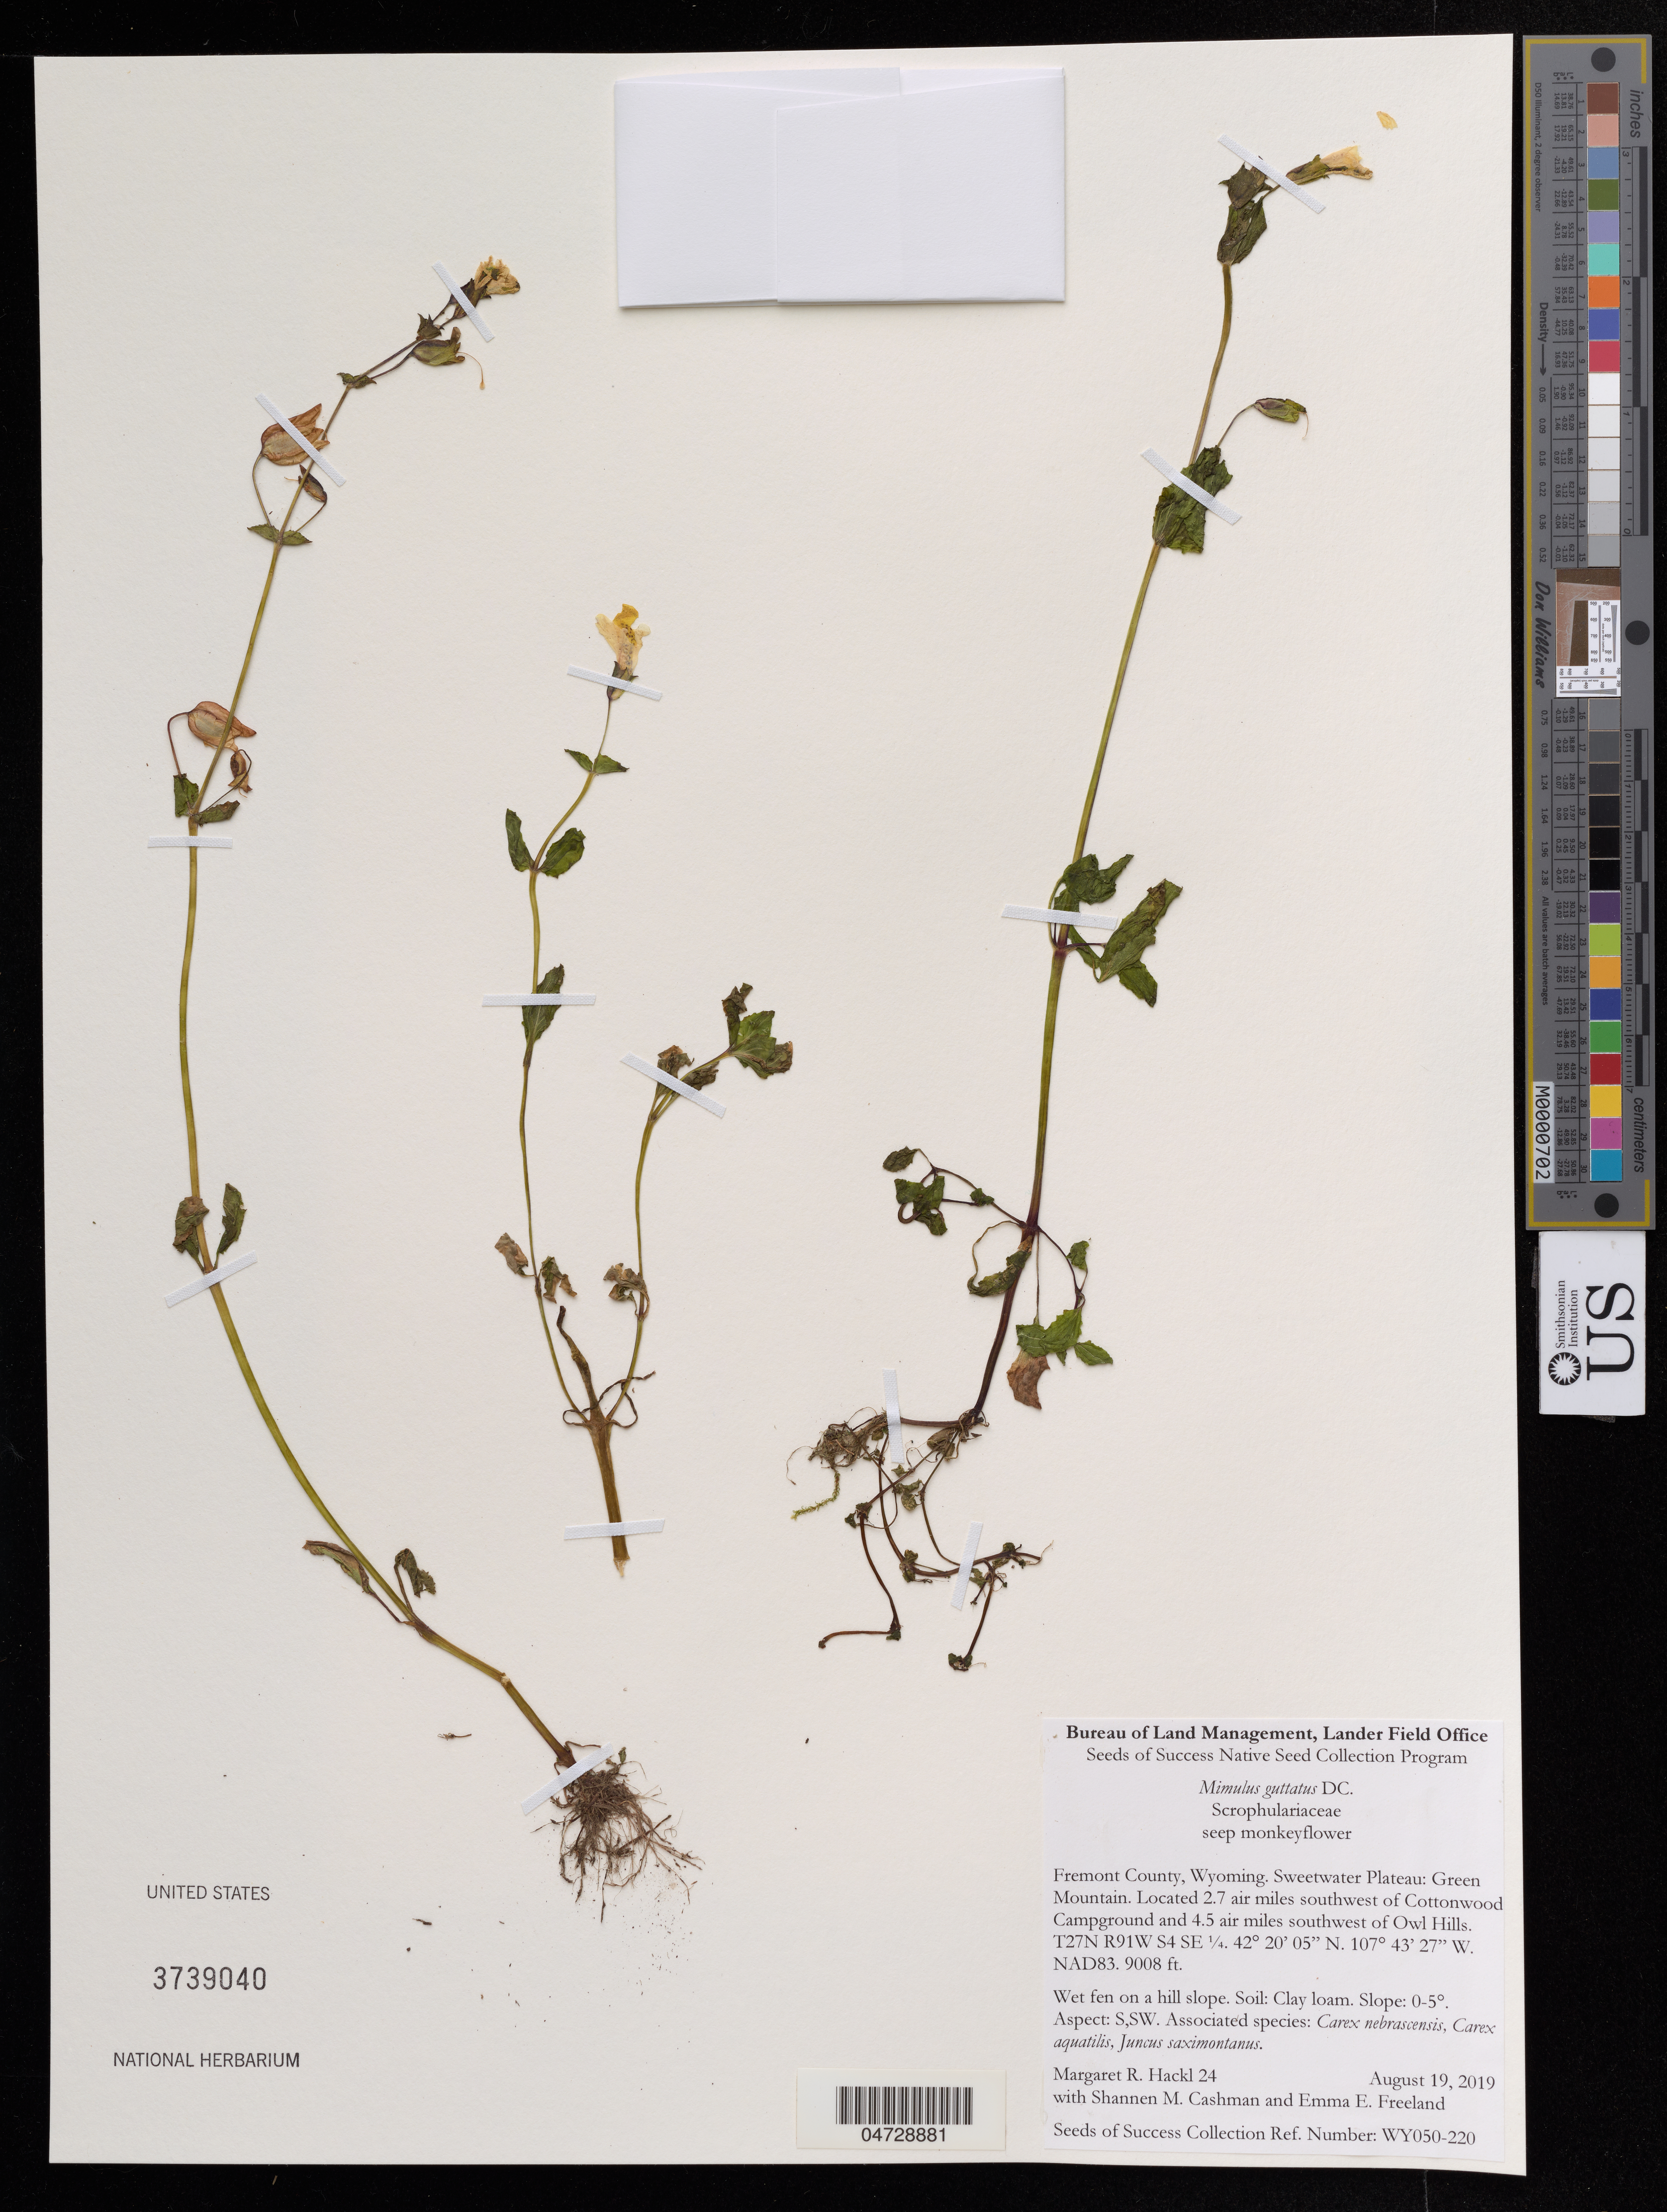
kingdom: Plantae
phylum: Tracheophyta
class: Magnoliopsida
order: Lamiales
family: Phrymaceae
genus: Mimulus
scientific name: Mimulus guttatus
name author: DC.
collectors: M. Hackl, M. Shannen & E. Freeland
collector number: WY050-220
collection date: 2019-08-19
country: United States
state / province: Wyoming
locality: Fremont County, Sweetwater Plateau: Green Mountain. Located 2.7 air miles southwest of Cottonwood Campground and 4.5 air miles southwest of Owl Hills.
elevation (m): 2746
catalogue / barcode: US 3739040